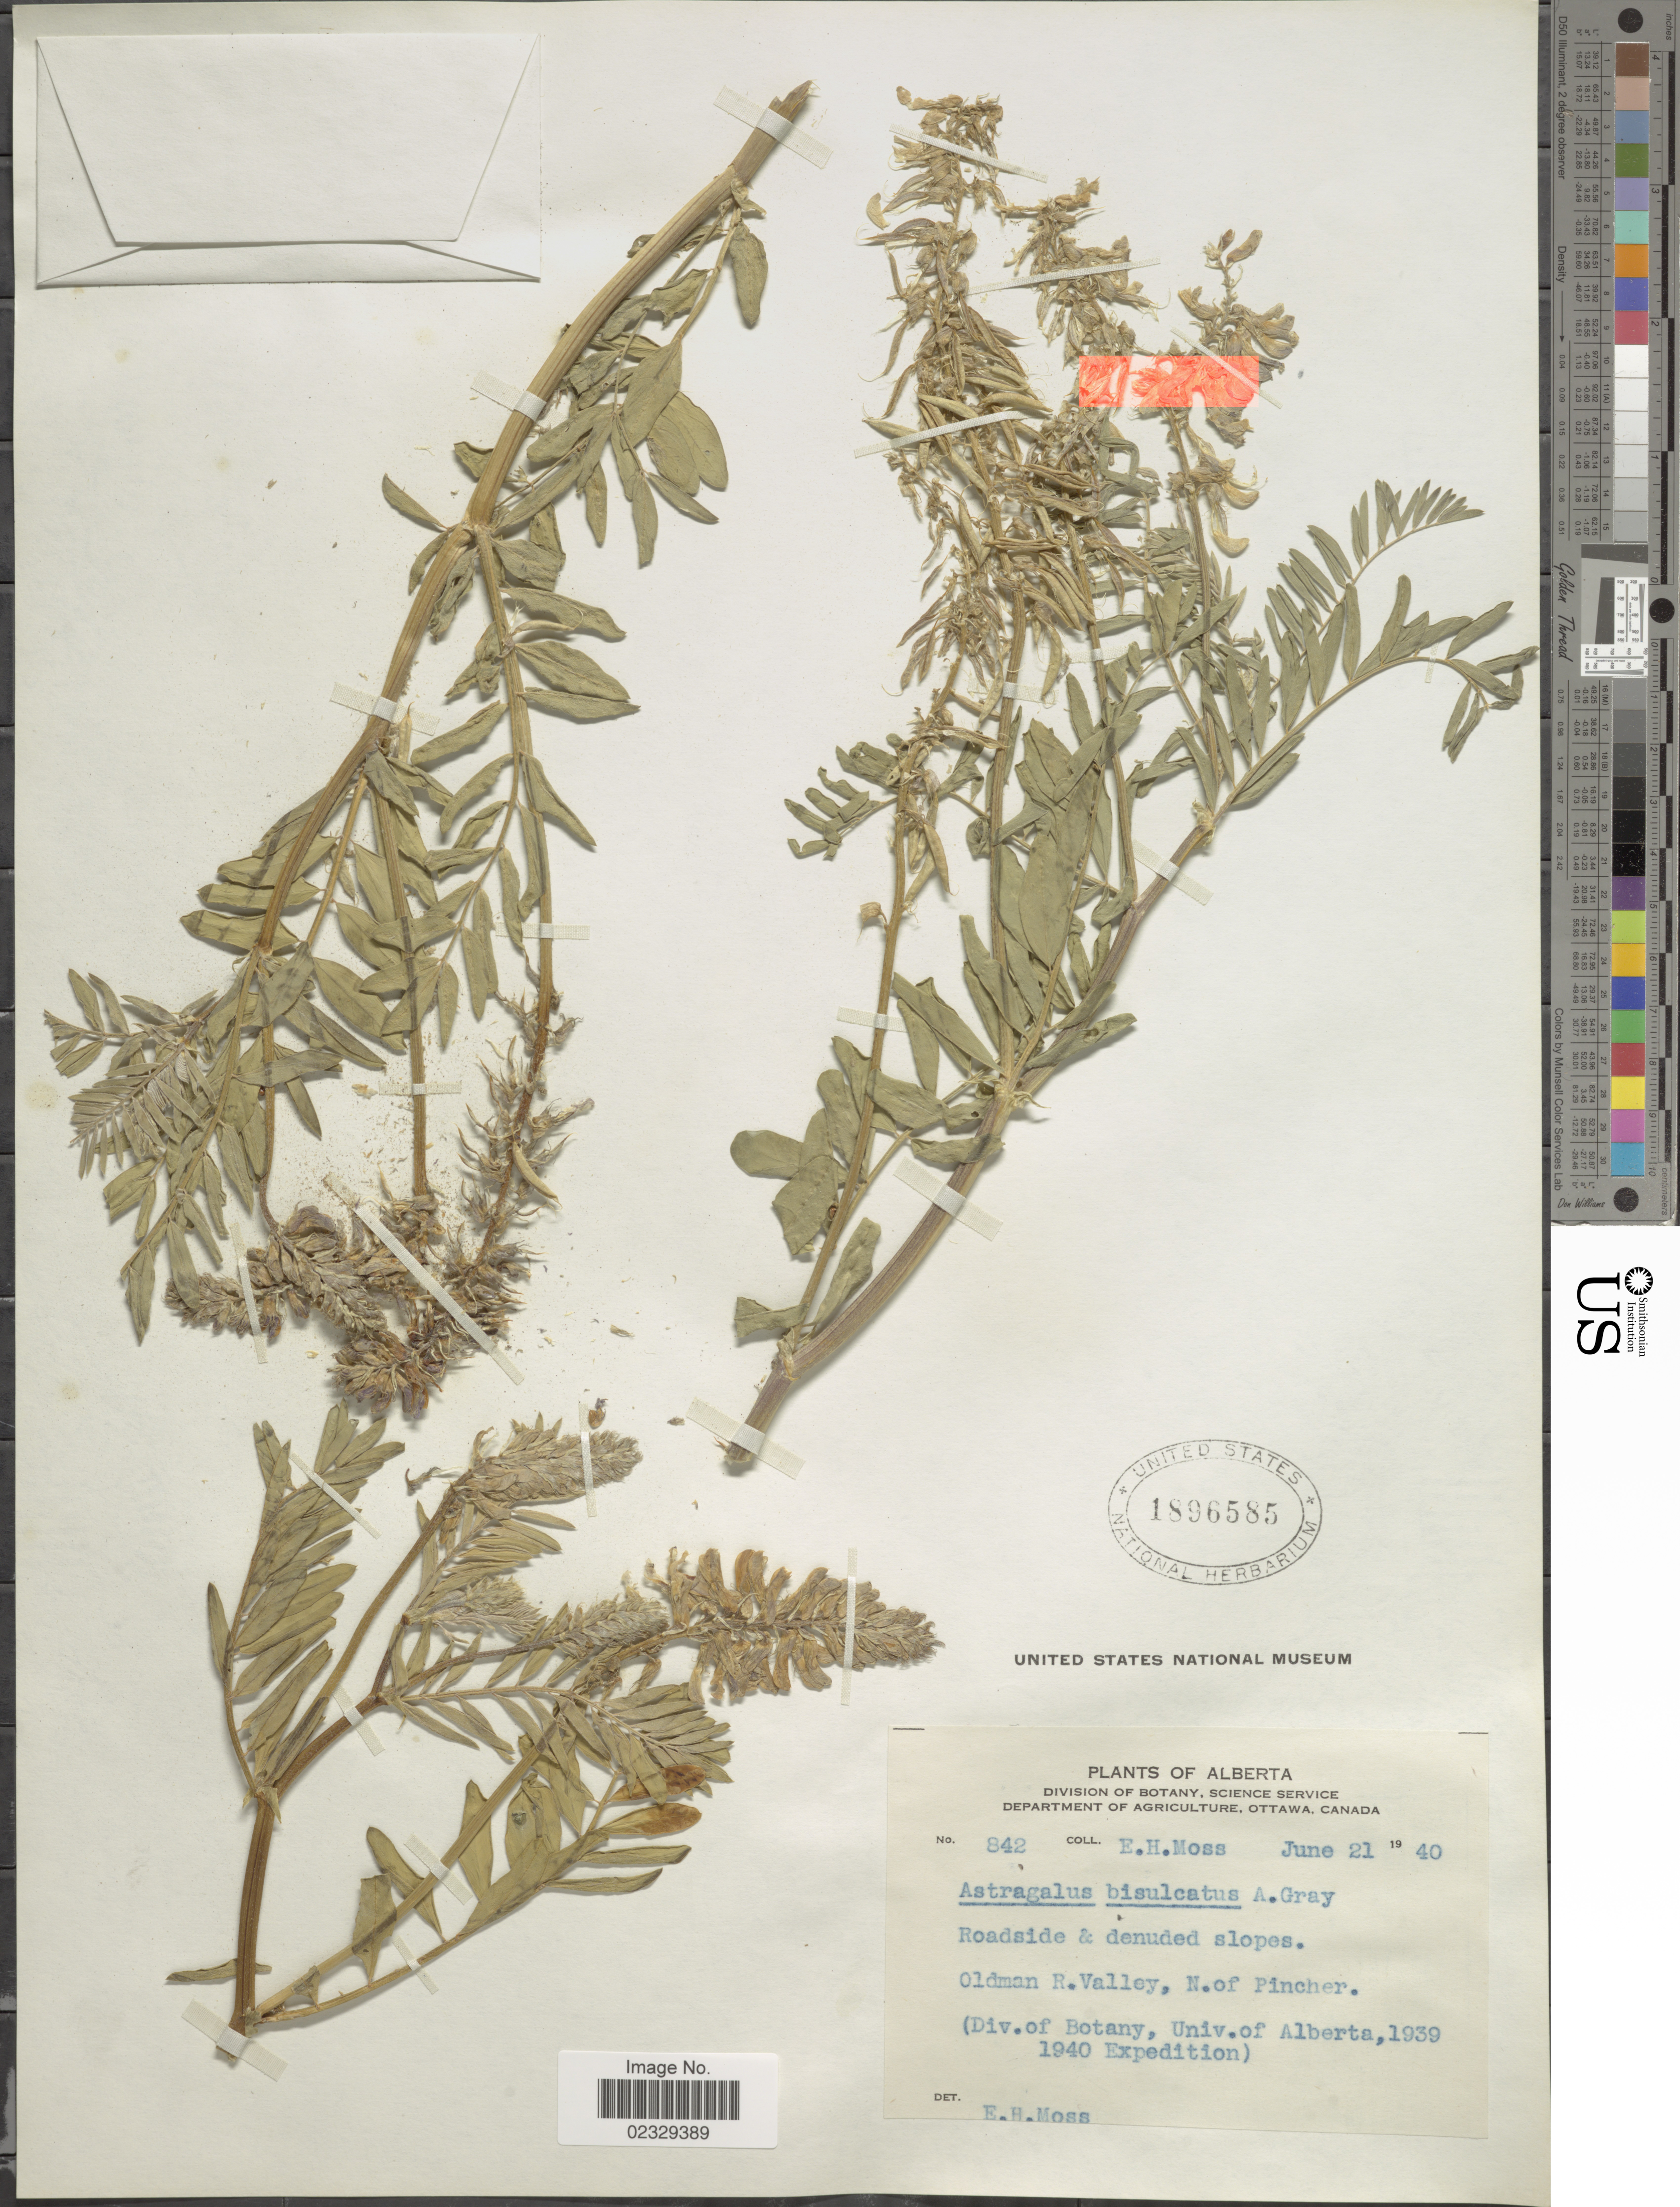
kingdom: Plantae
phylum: Tracheophyta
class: Magnoliopsida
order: Fabales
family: Fabaceae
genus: Astragalus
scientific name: Astragalus bisulcatus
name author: (Hook.) A. Gray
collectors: E. Moss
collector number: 842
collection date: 1940-06-21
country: Canada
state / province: Alberta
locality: Roadside & denuden slopes. Oldman R.Valley, N of Pincher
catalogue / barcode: US 1896585